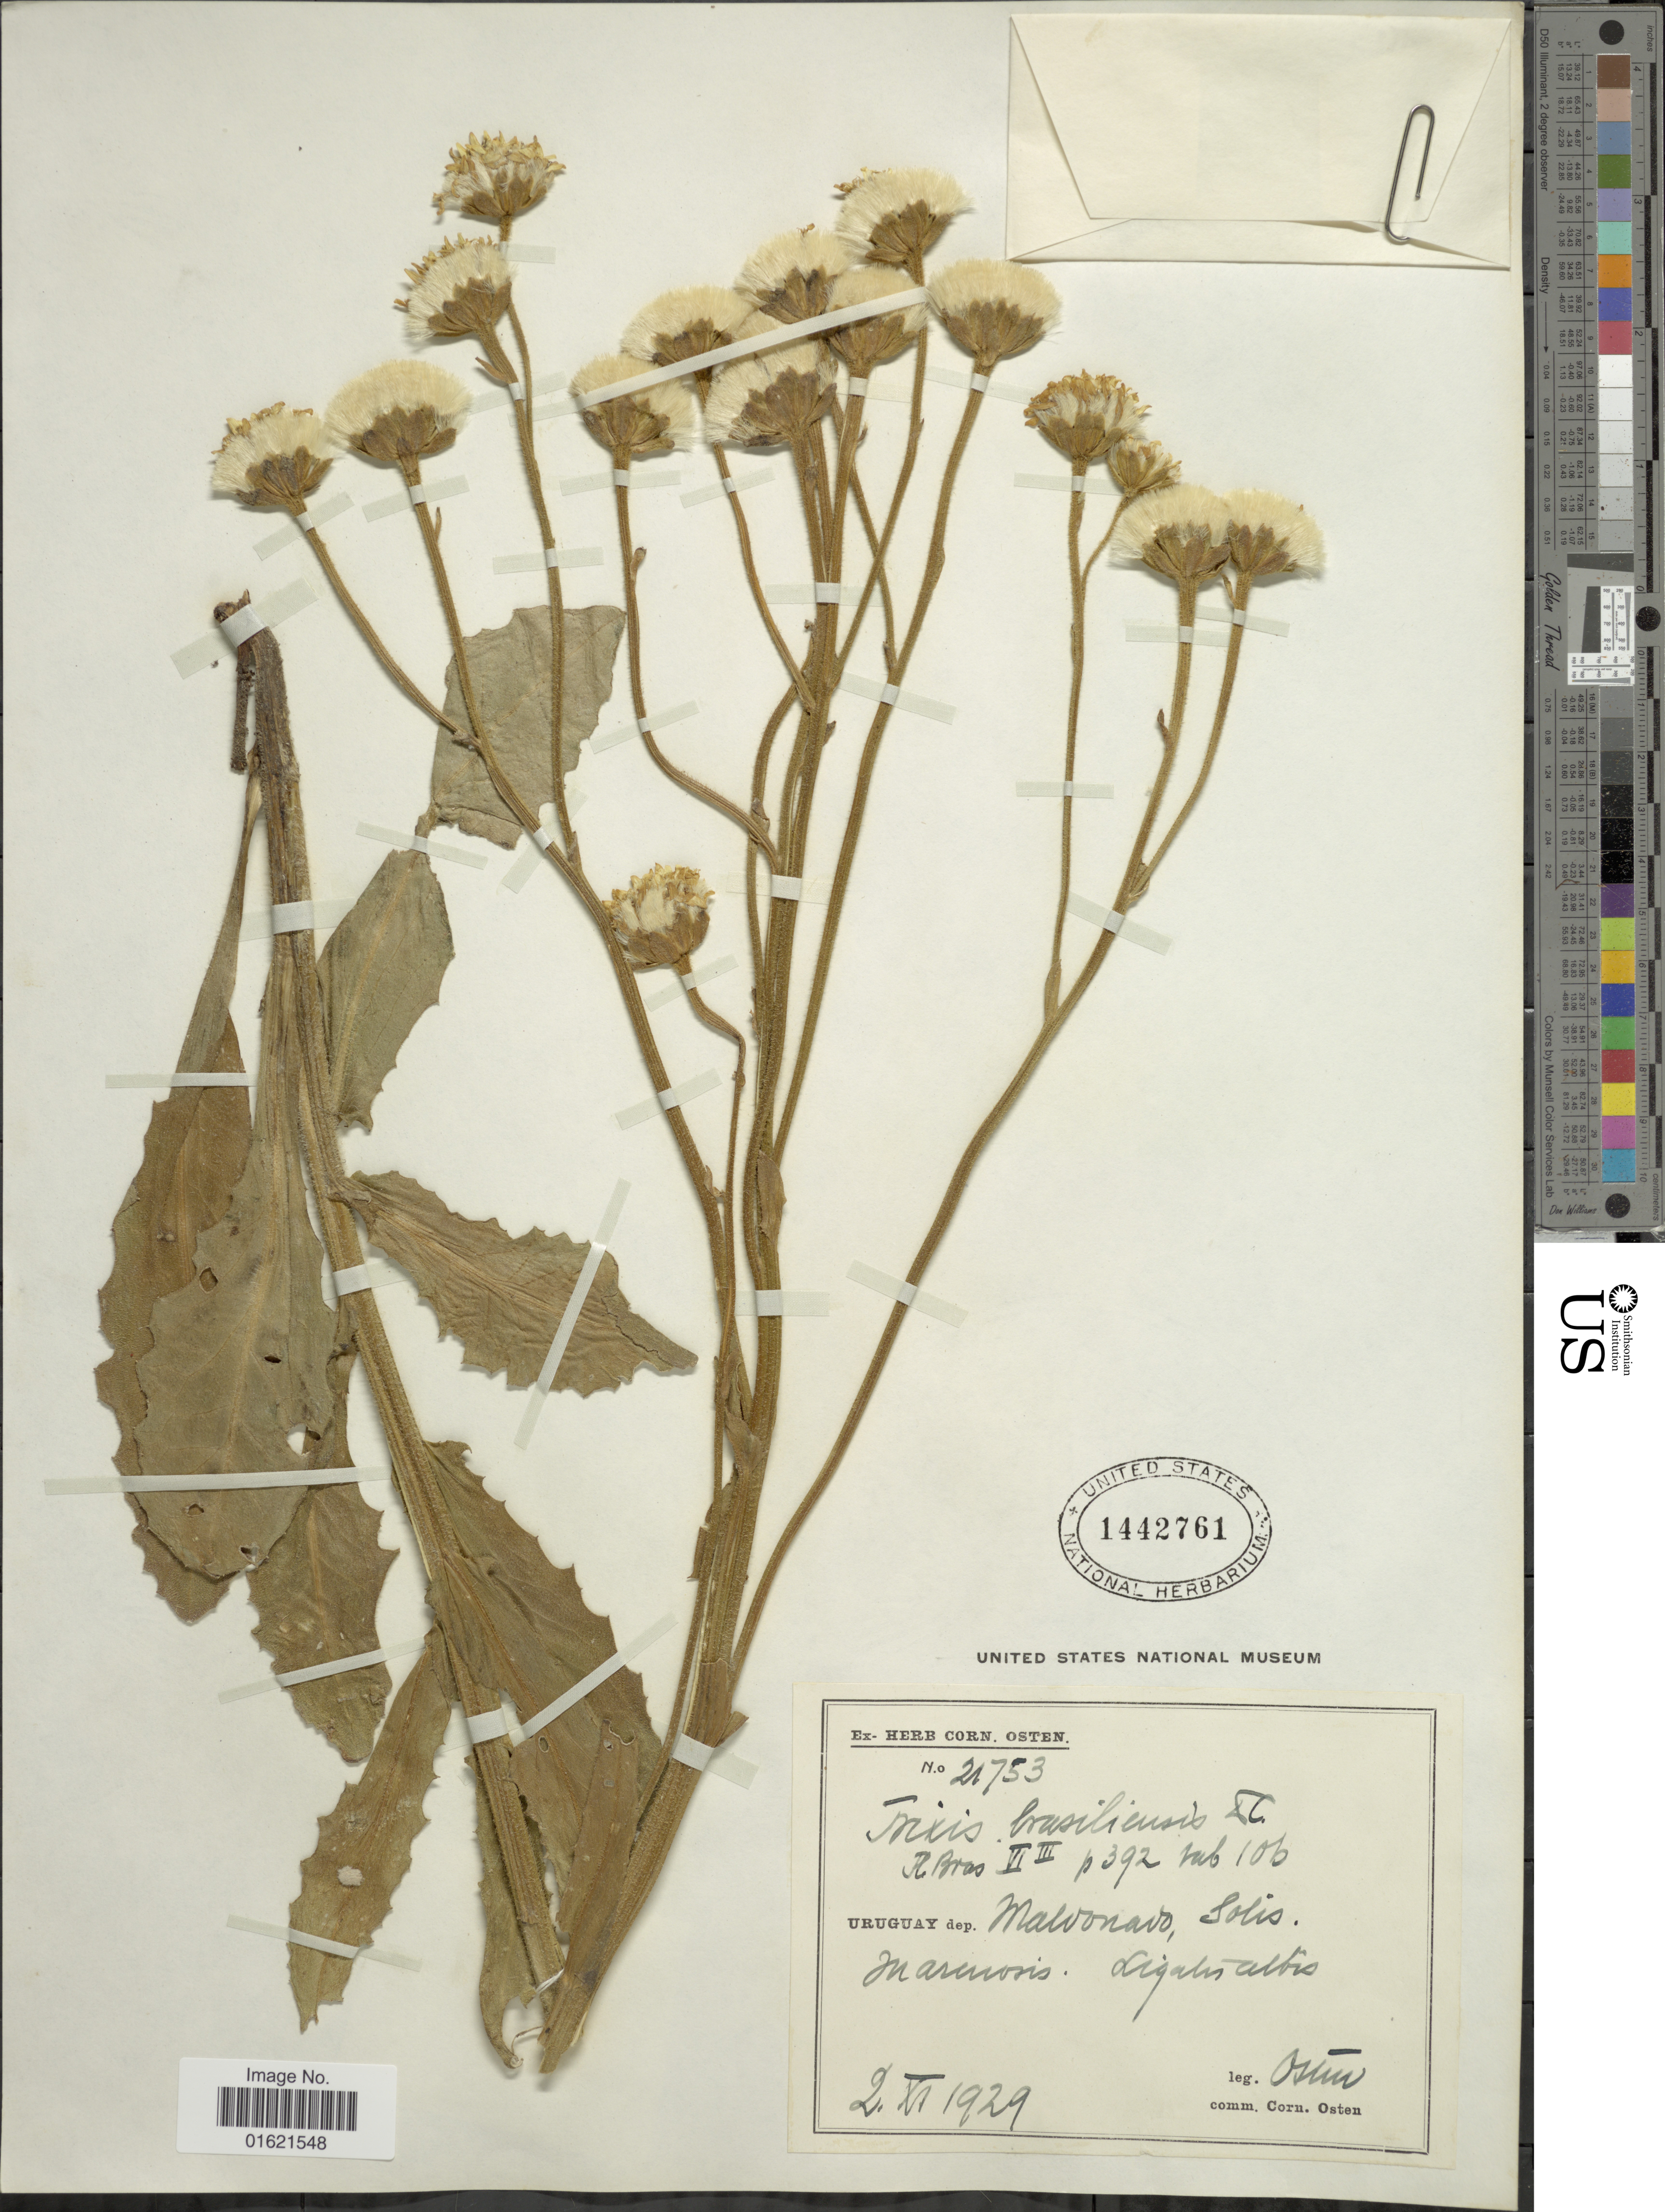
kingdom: Plantae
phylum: Tracheophyta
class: Magnoliopsida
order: Asterales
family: Asteraceae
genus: Holocheilus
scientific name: Holocheilus brasiliensis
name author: (L.) Cabrera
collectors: C. Osten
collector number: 21753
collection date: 1929-11-02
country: Uruguay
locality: Maldonado, Solis.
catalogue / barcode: US 1442761